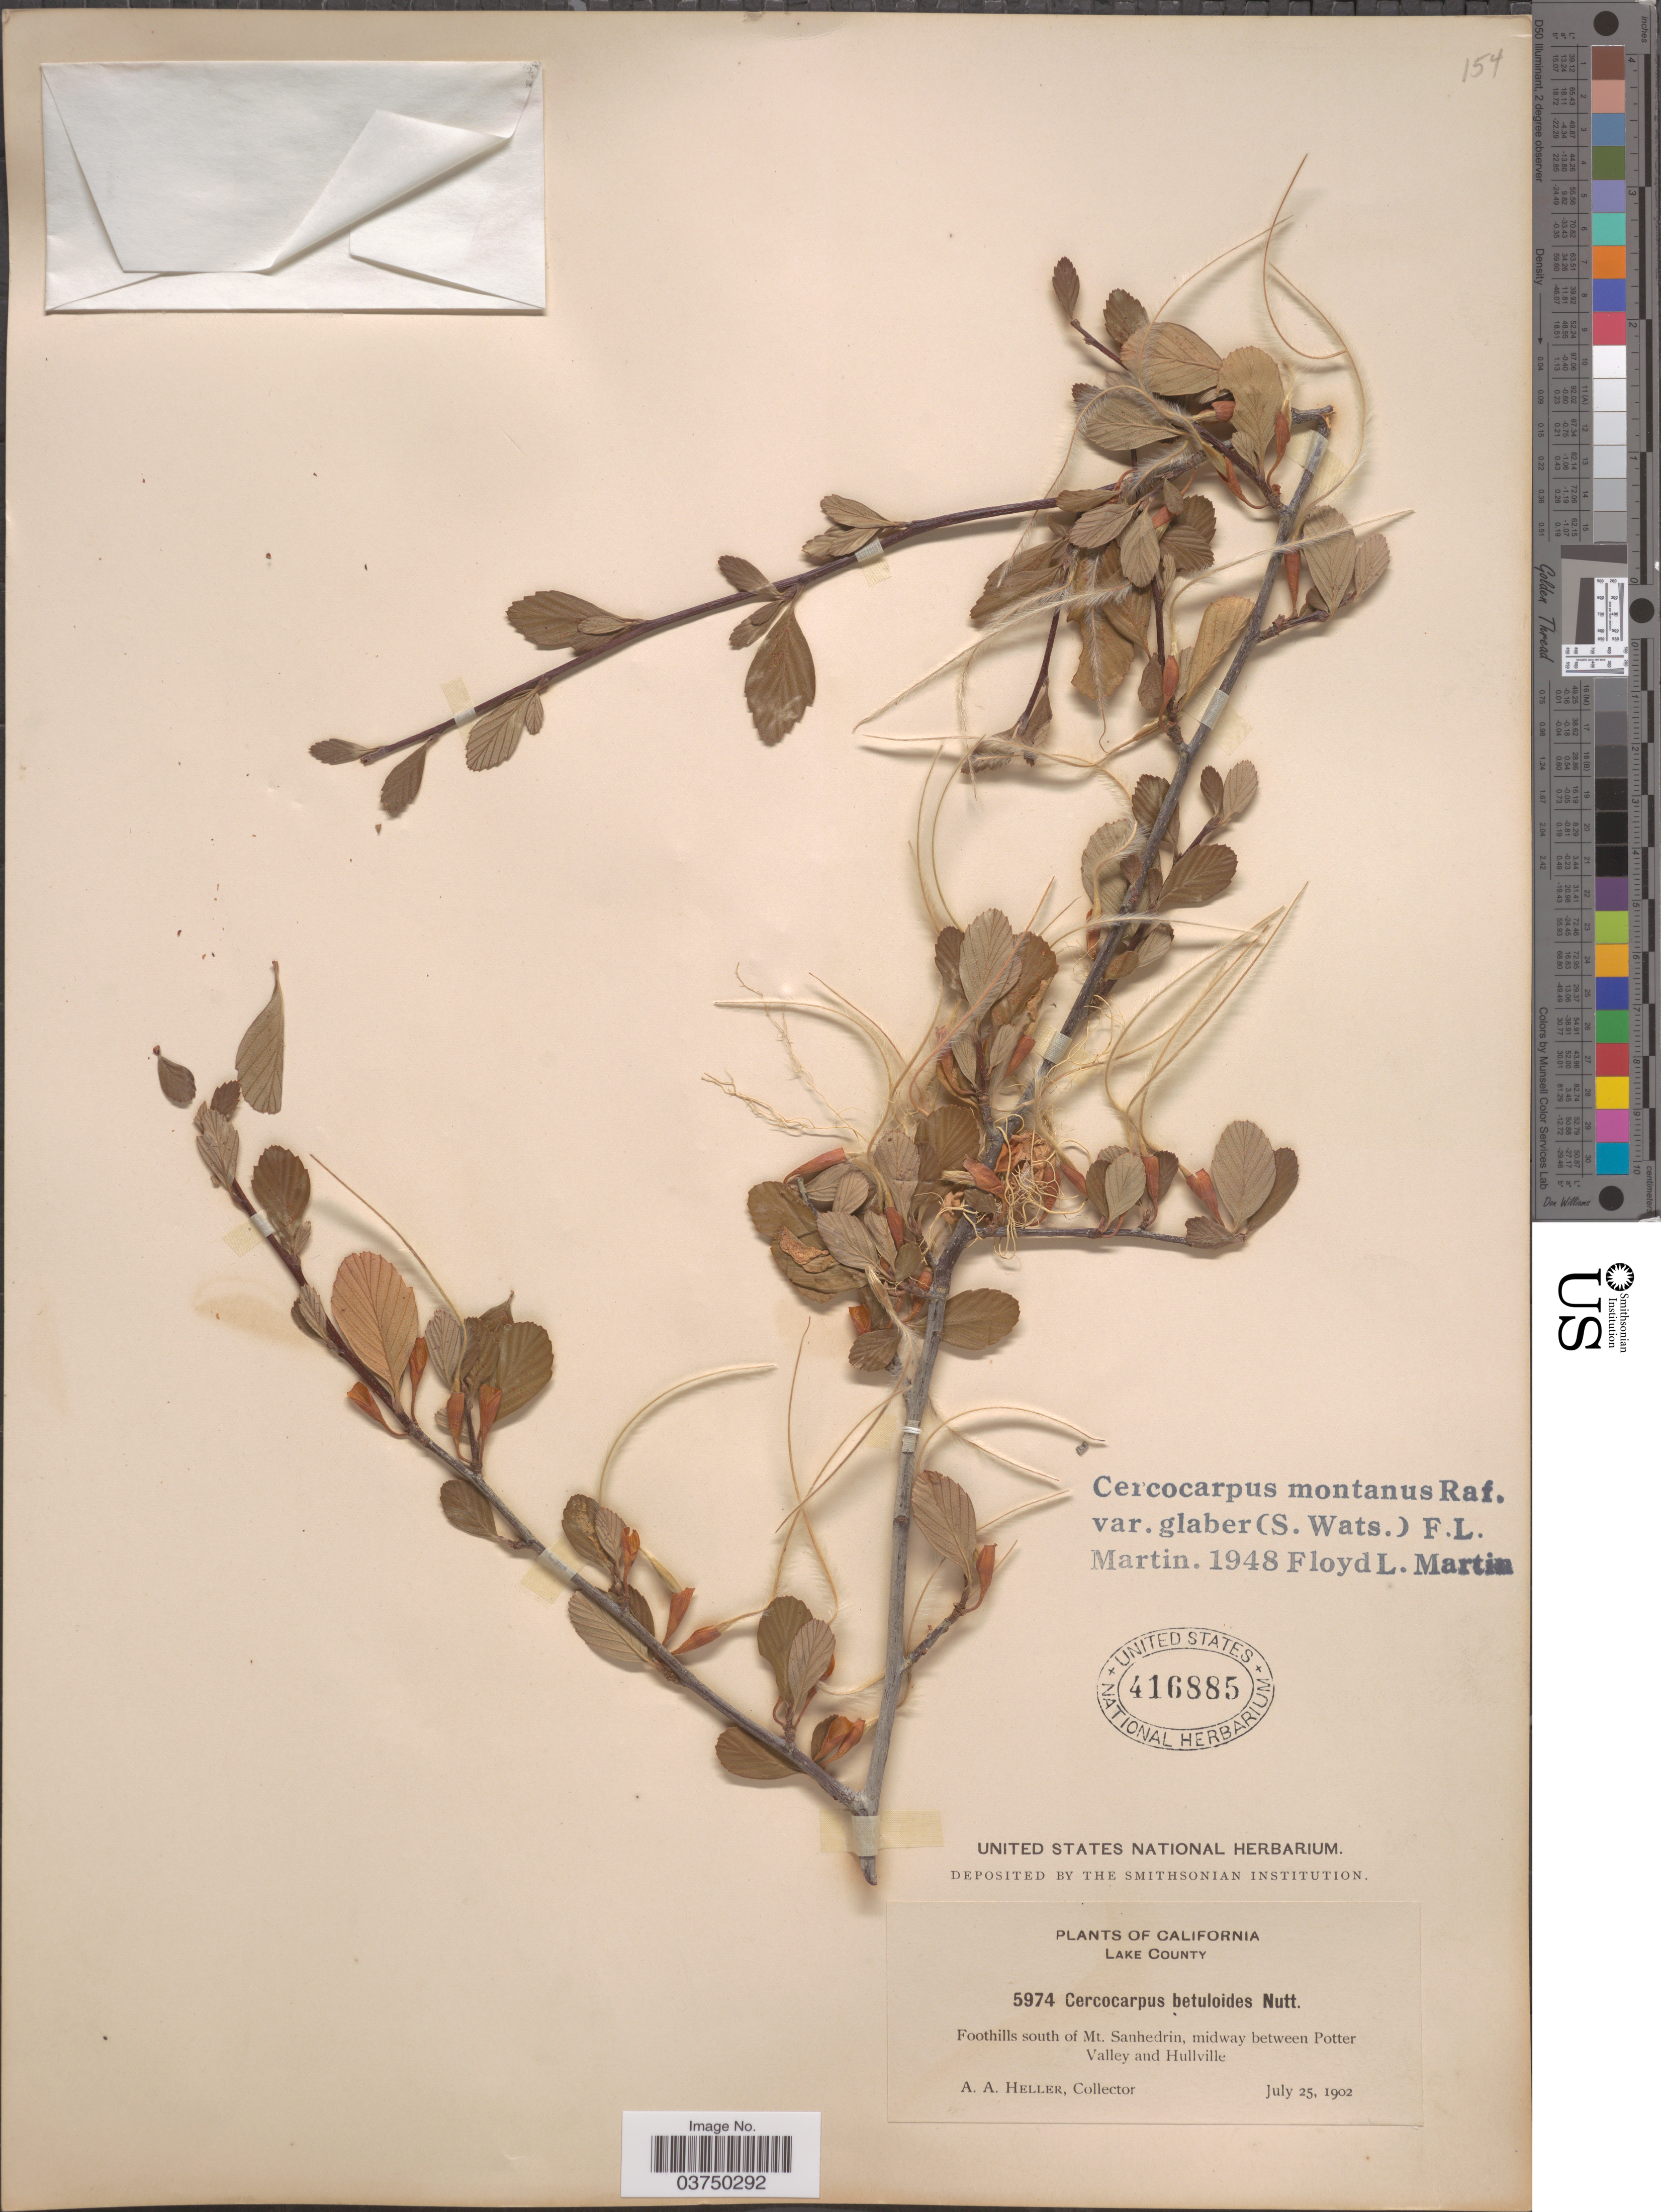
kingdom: Plantae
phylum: Tracheophyta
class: Magnoliopsida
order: Rosales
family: Rosaceae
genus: Cercocarpus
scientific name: Cercocarpus montanus var. glaber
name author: (S. Watson) F.L. Martin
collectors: A. A. Heller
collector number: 5974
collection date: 1902-07-25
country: United States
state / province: California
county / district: Lake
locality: Lake County. Foothills south of Mt. Sanhedrin, midway between Potter Valley and Hullville.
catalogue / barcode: US 416885